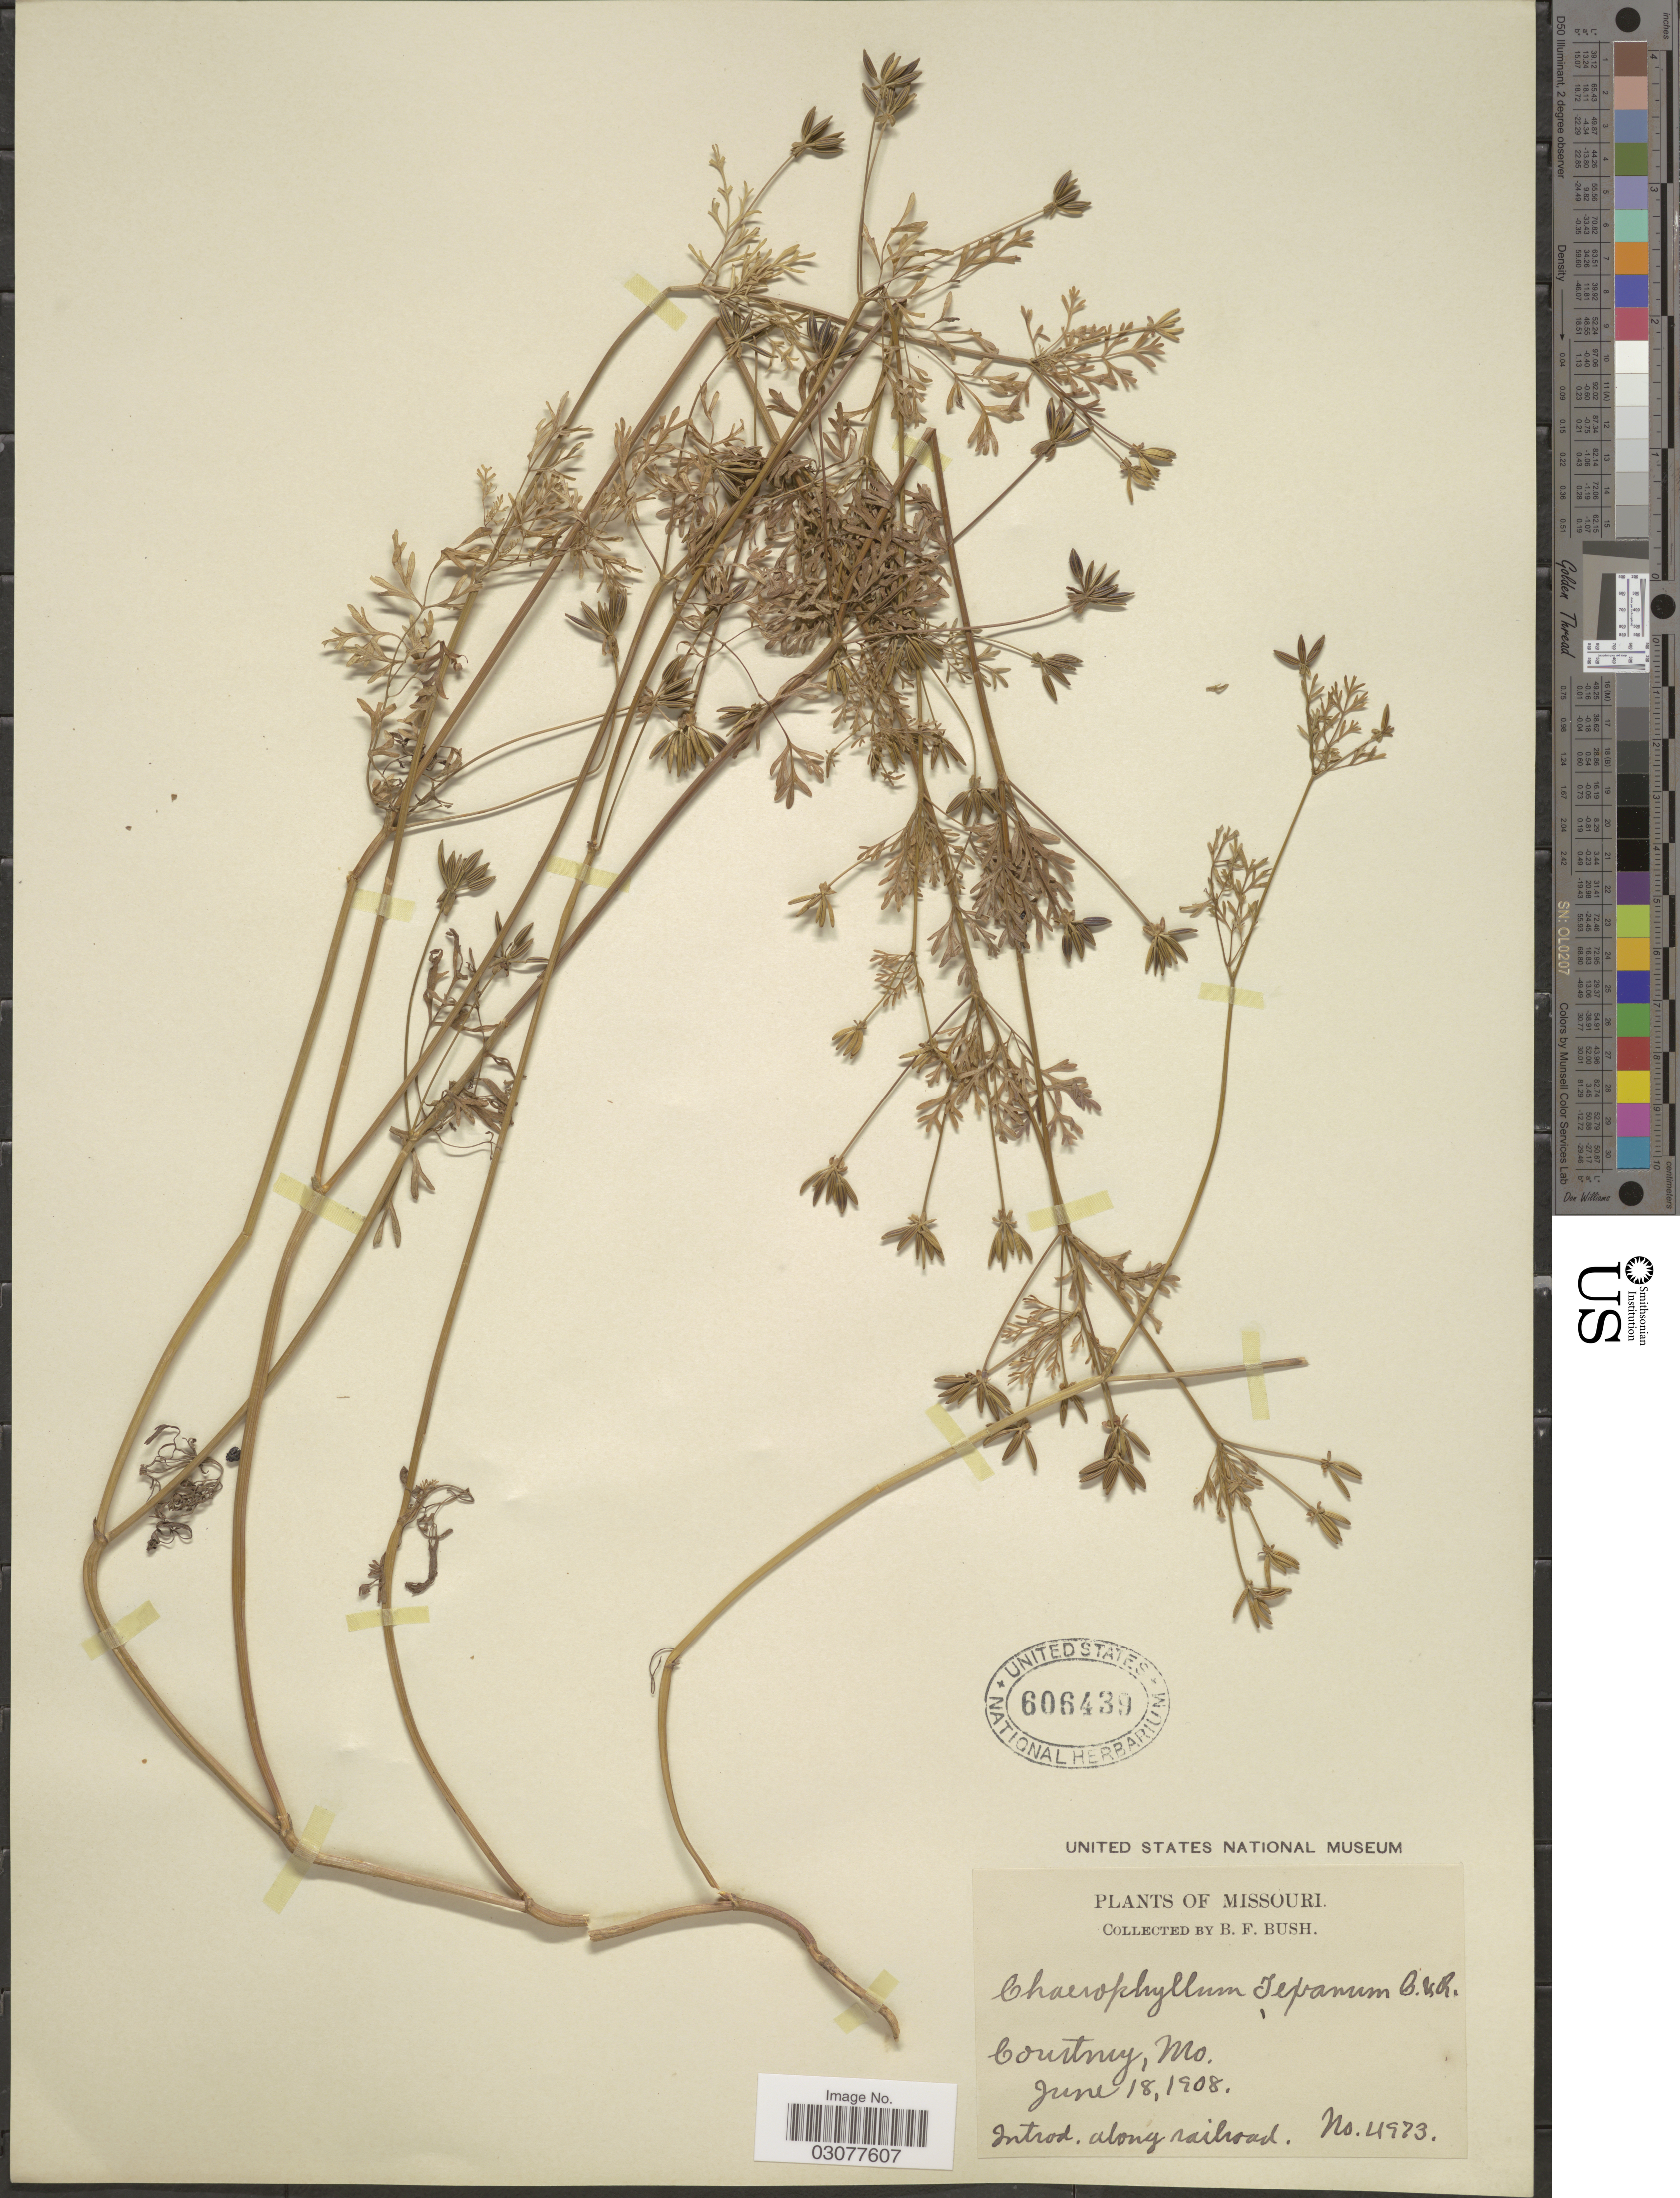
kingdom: Plantae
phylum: Tracheophyta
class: Magnoliopsida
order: Apiales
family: Apiaceae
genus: Chaerophyllum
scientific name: Chaerophyllum texanum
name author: J.M. Coult. & Rose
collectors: B. F. Bush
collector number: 4973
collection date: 1908-06-18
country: United States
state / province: Missouri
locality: Courtney, Introd. along railroad.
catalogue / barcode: US 606439